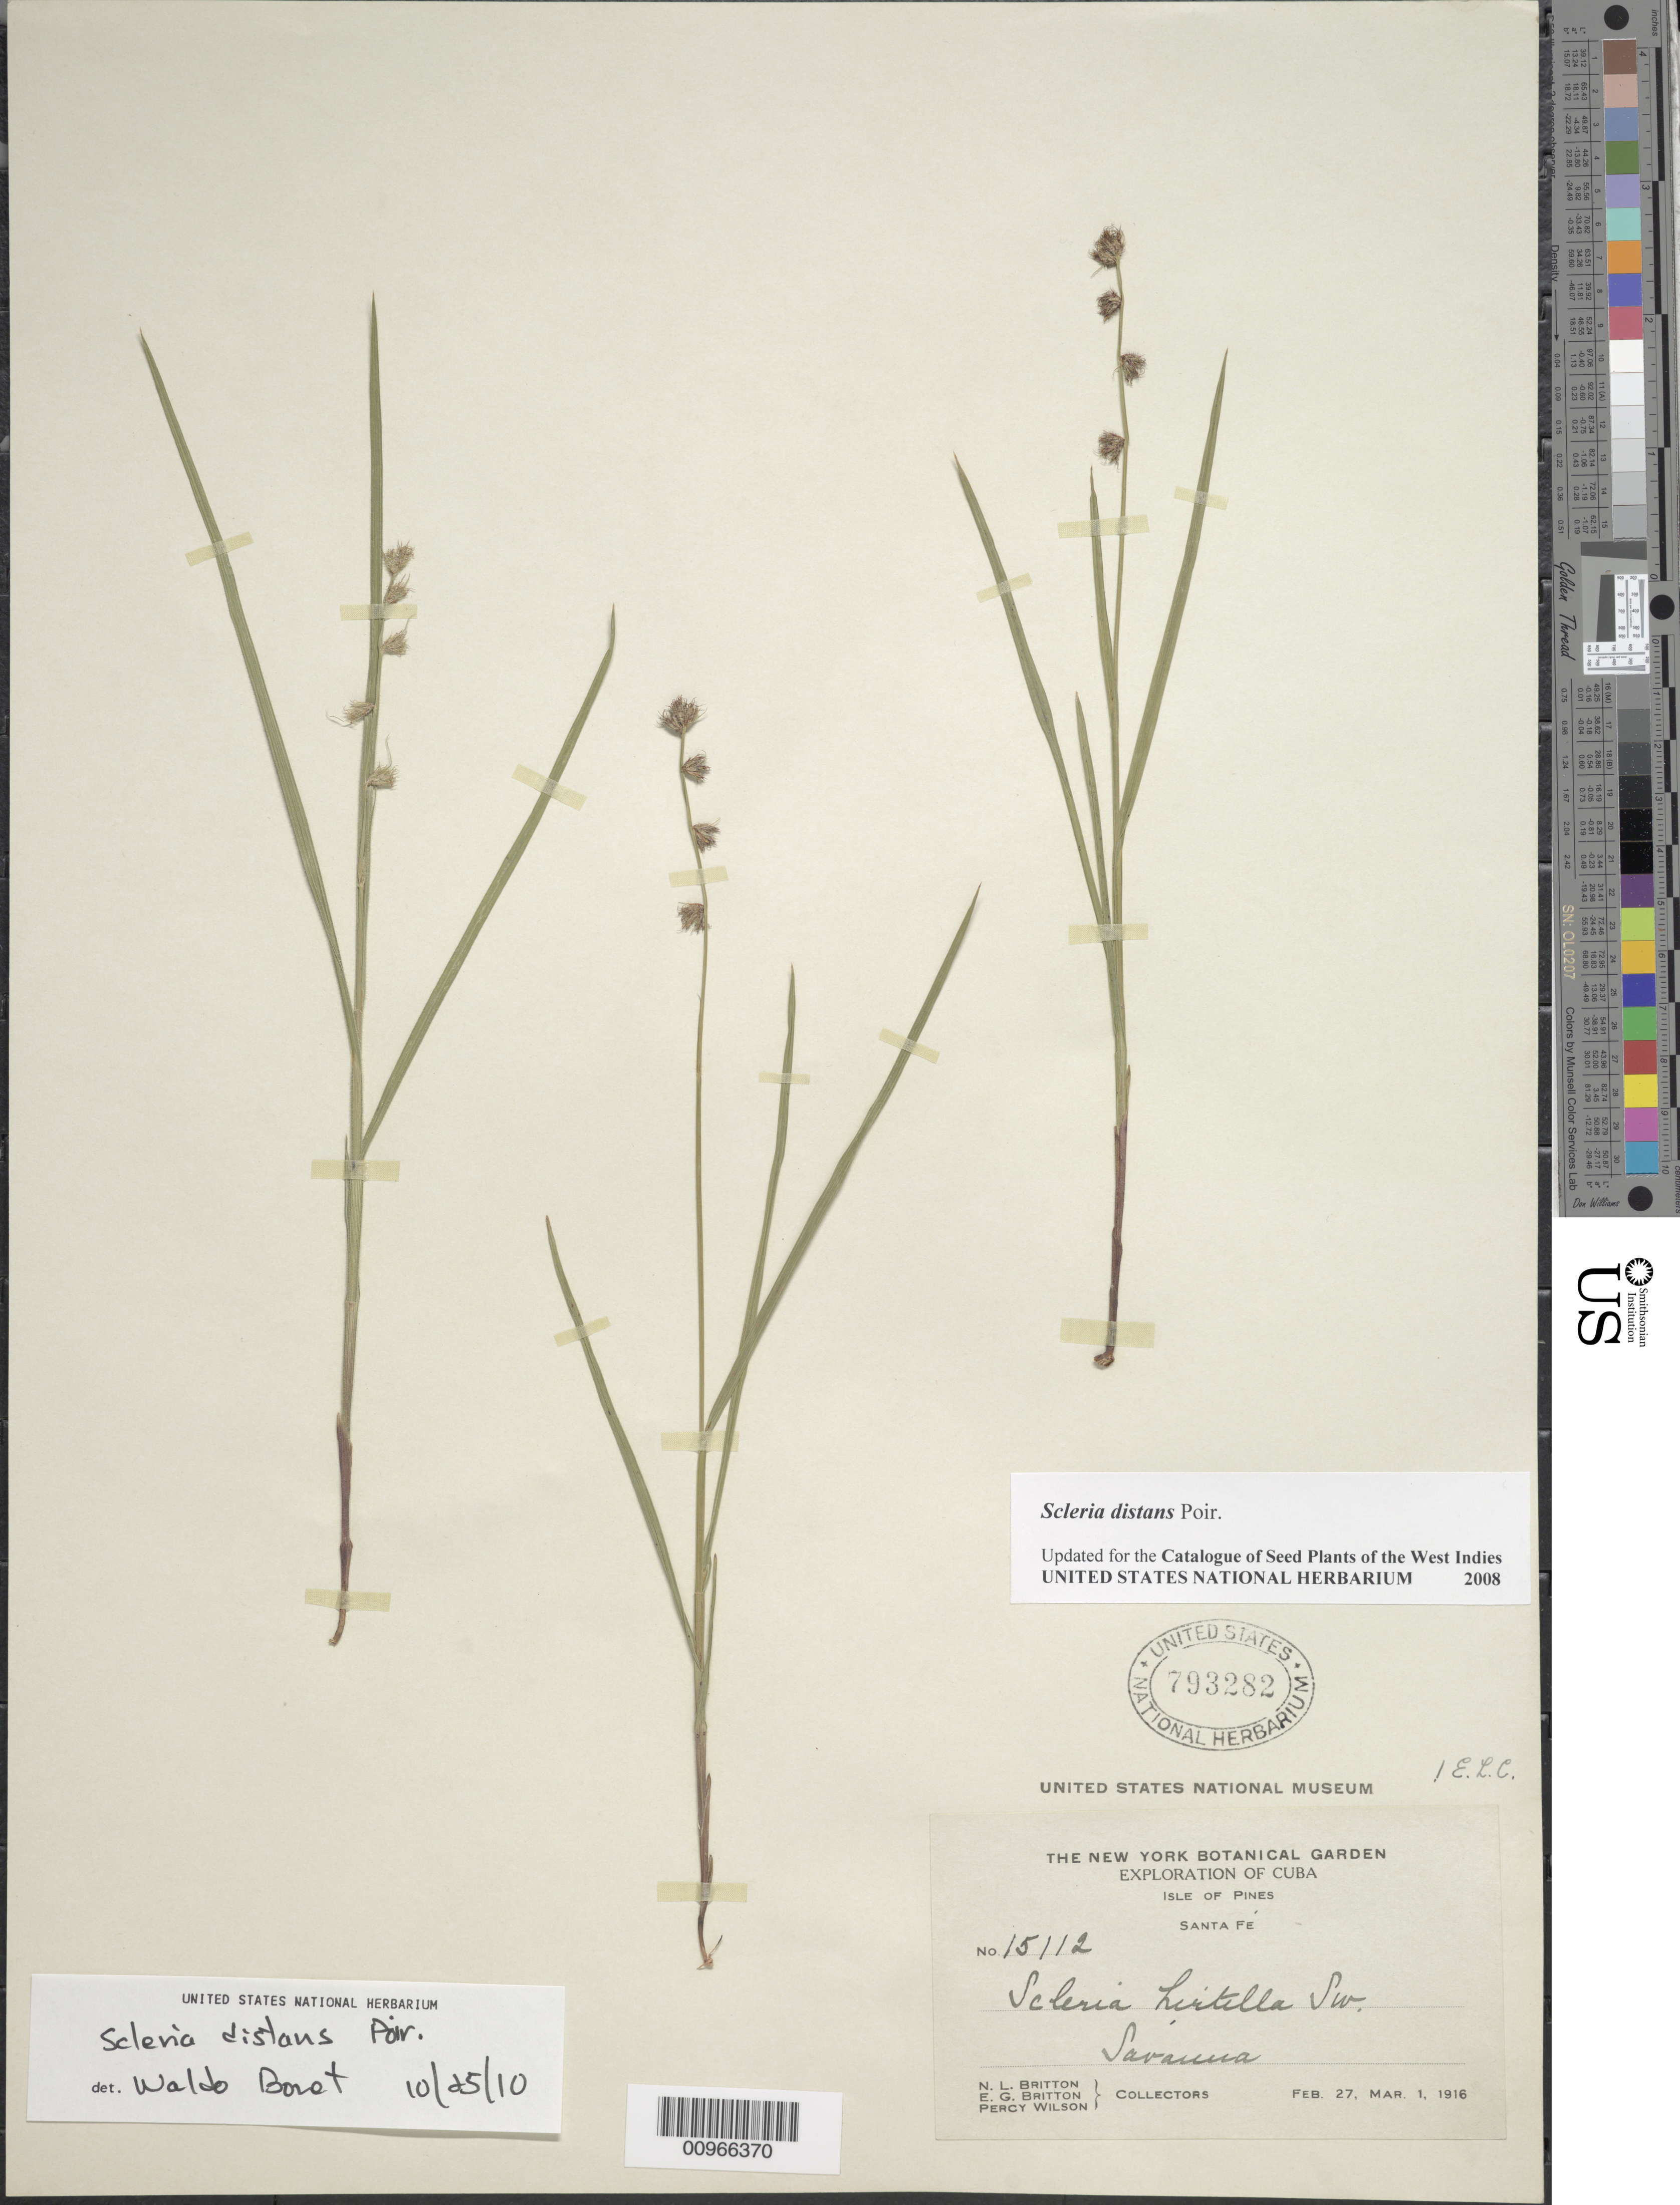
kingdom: Plantae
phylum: Tracheophyta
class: Liliopsida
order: Poales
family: Cyperaceae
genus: Scleria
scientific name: Scleria distans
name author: Poir.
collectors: N. Britton, E. G. Britton & P. Wilson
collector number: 15112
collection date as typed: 27 Feb 1916 to 01 Mar 1916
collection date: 1916-02-27/1916-03-01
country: Cuba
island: Isla de la Juventud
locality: Isle of Pines, Santa Fé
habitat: Savanna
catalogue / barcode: US 793282